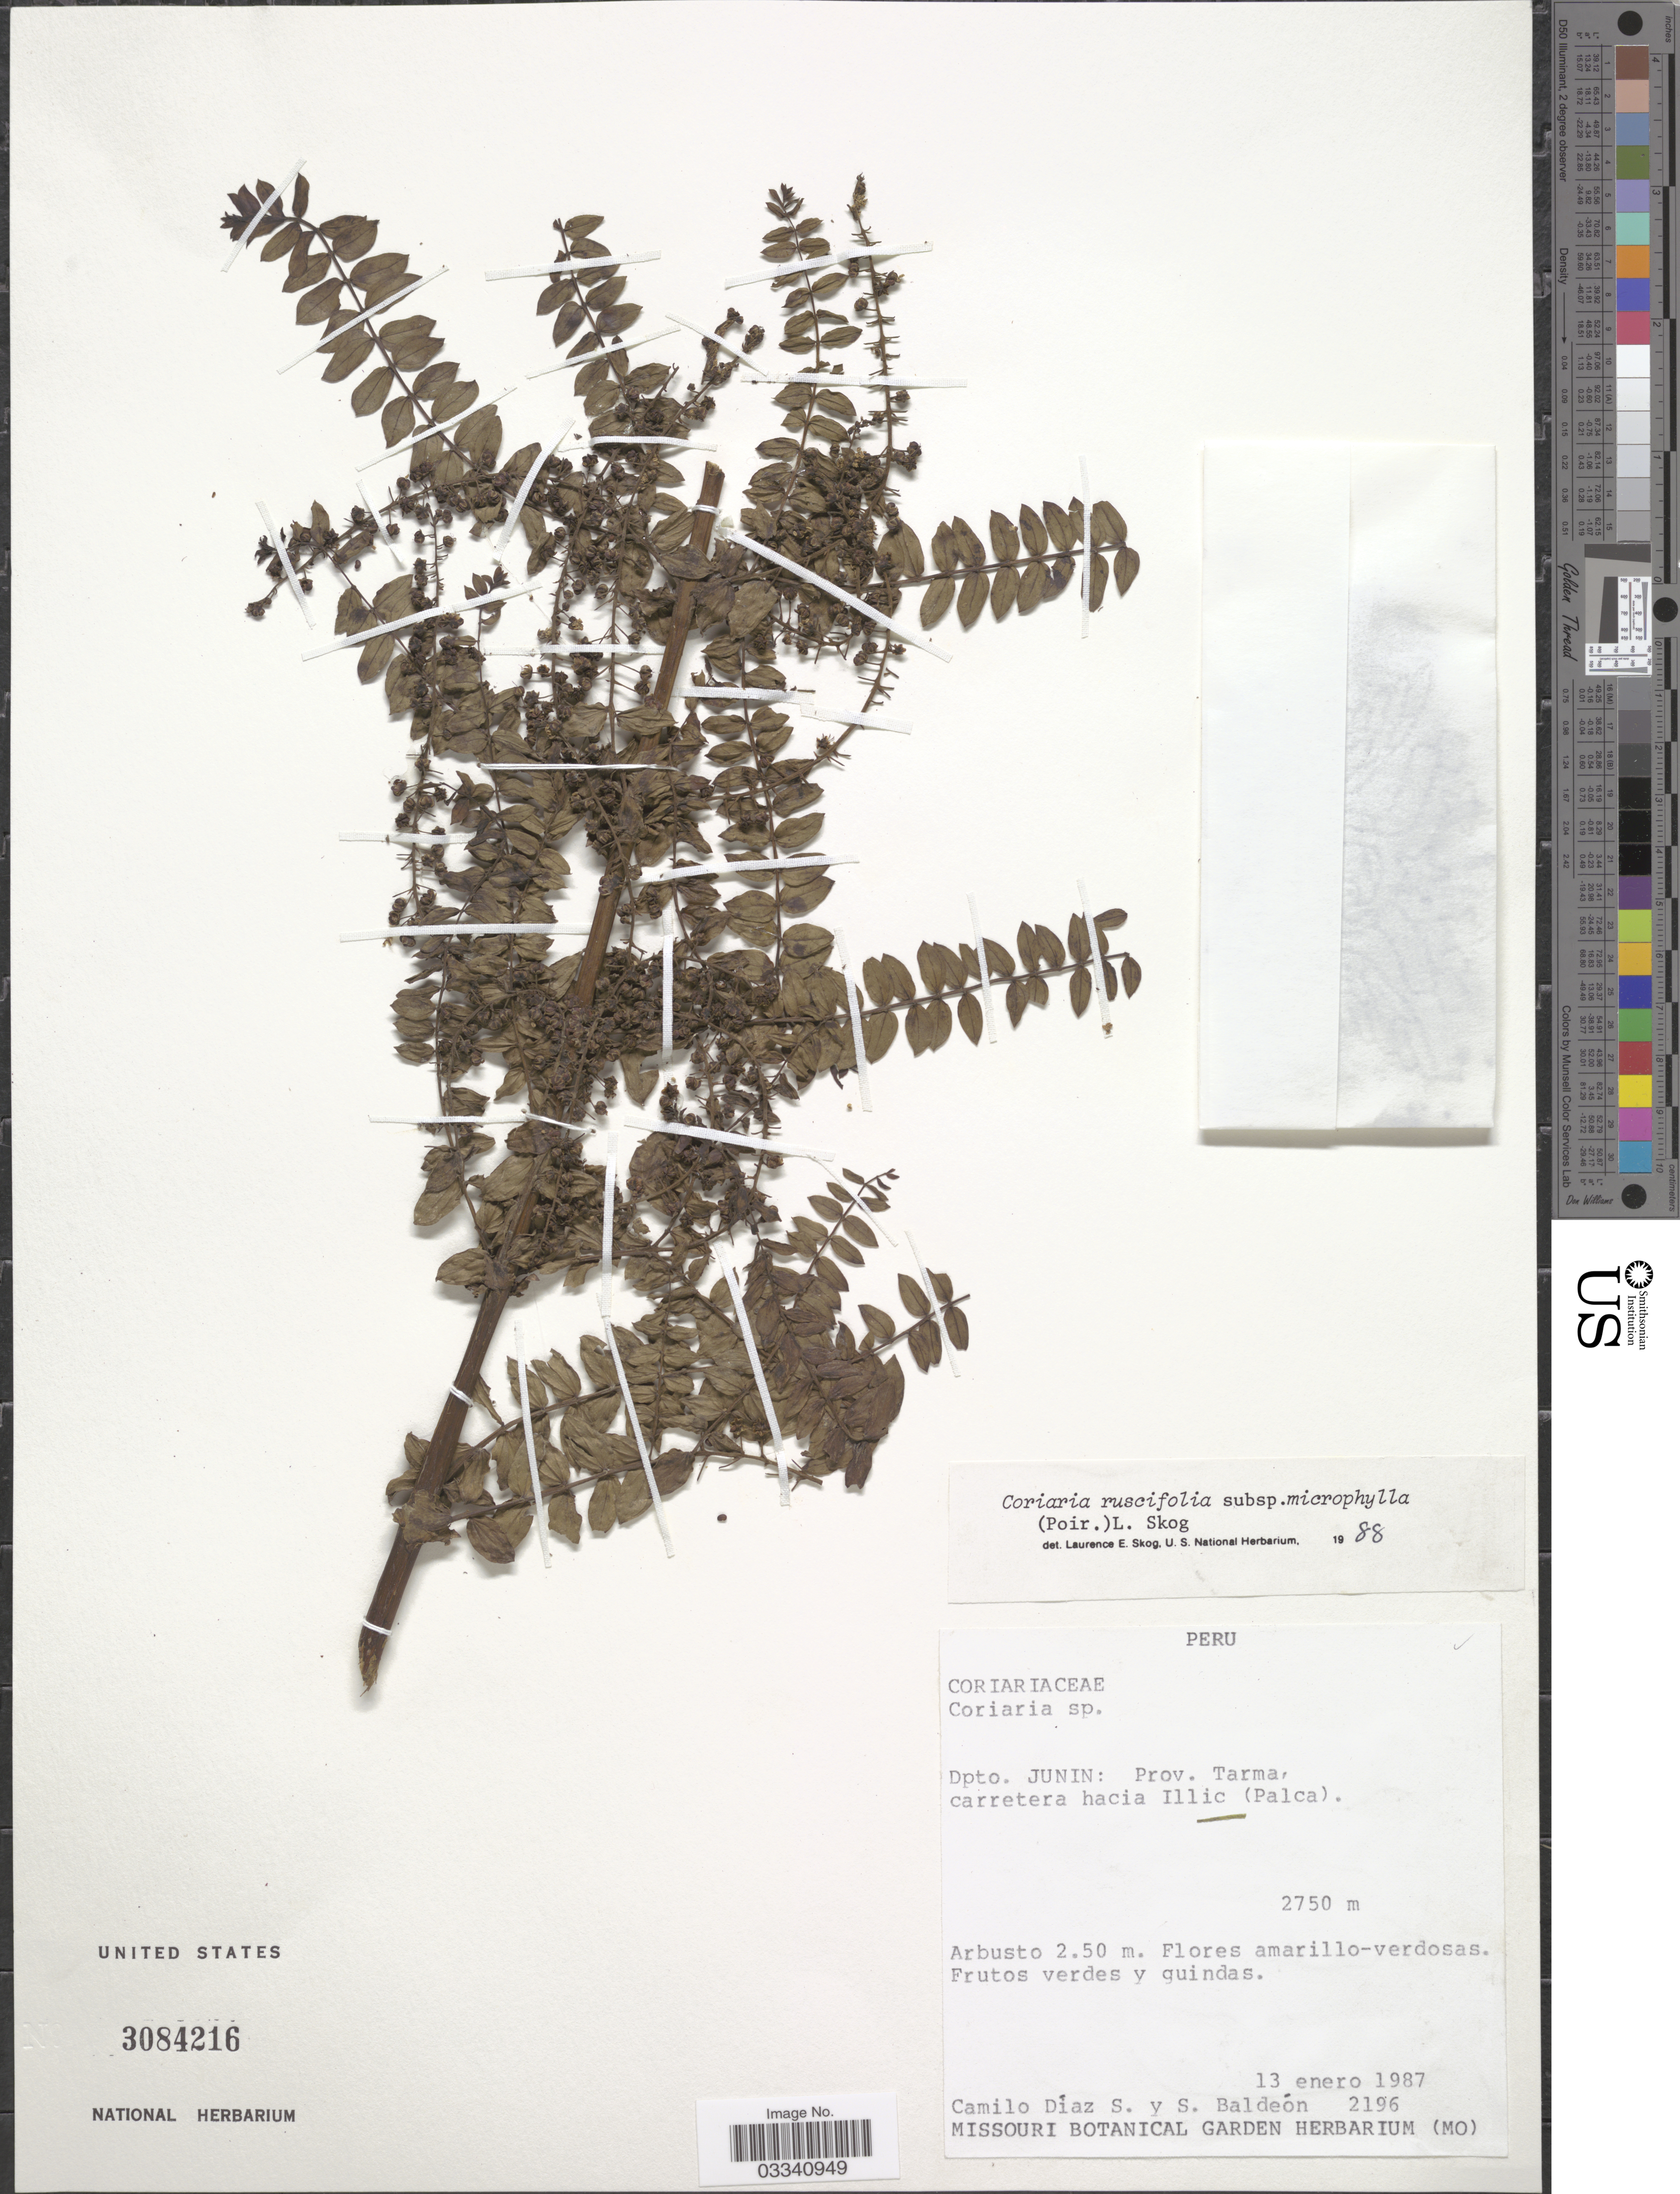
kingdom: Plantae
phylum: Tracheophyta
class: Magnoliopsida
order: Cucurbitales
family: Coriariaceae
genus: Coriaria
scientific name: Coriaria ruscifolia subsp. microphylla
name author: (Poir.) L.E. Skog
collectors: C. Díaz & S. Baldeón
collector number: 2196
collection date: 1987-01-13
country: Peru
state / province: Junín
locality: Dpto. Junin: Prov. Tarma, carretera hacia Illic (Palca).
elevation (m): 2750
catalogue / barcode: US 3084216